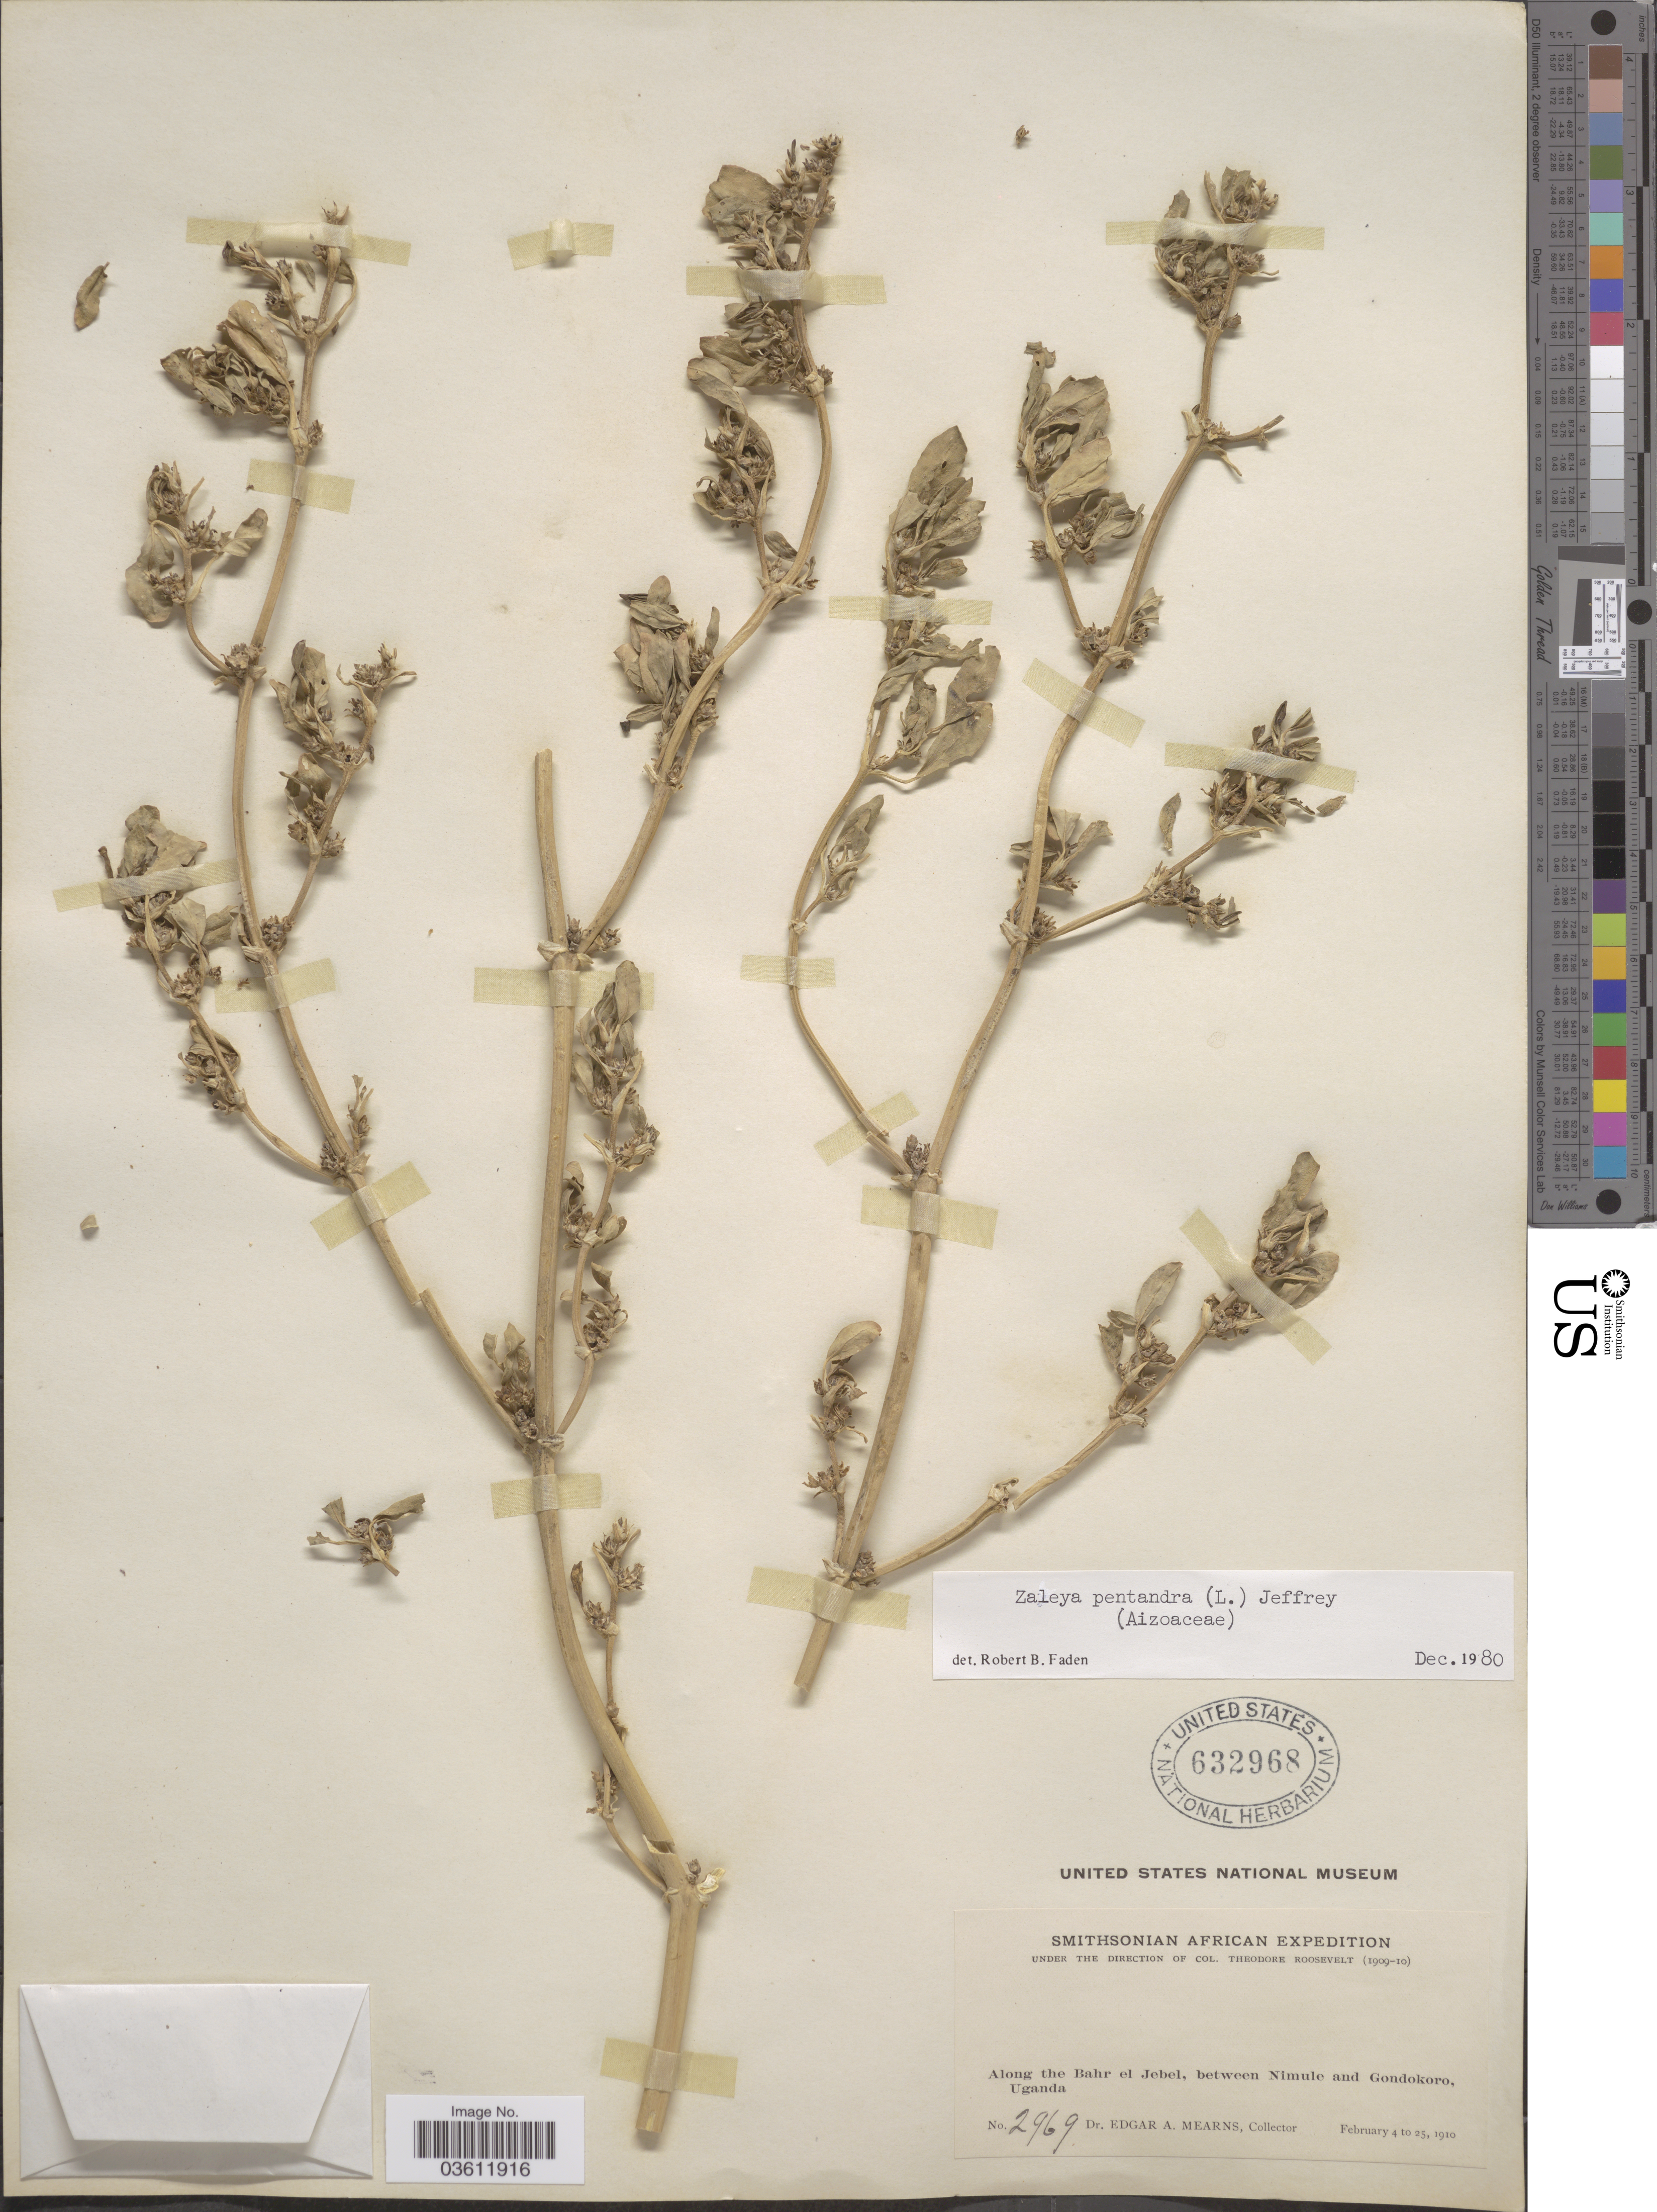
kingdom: Plantae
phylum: Tracheophyta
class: Magnoliopsida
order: Caryophyllales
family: Aizoaceae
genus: Zaleya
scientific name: Zaleya pentandra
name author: (L.) C. Jeffrey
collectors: E. A. Mearns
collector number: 2969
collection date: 1910-02-04/1910-02-25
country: Uganda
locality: Along the Bahr el Jebel, between Nimule and Gondokoro.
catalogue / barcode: US 632968